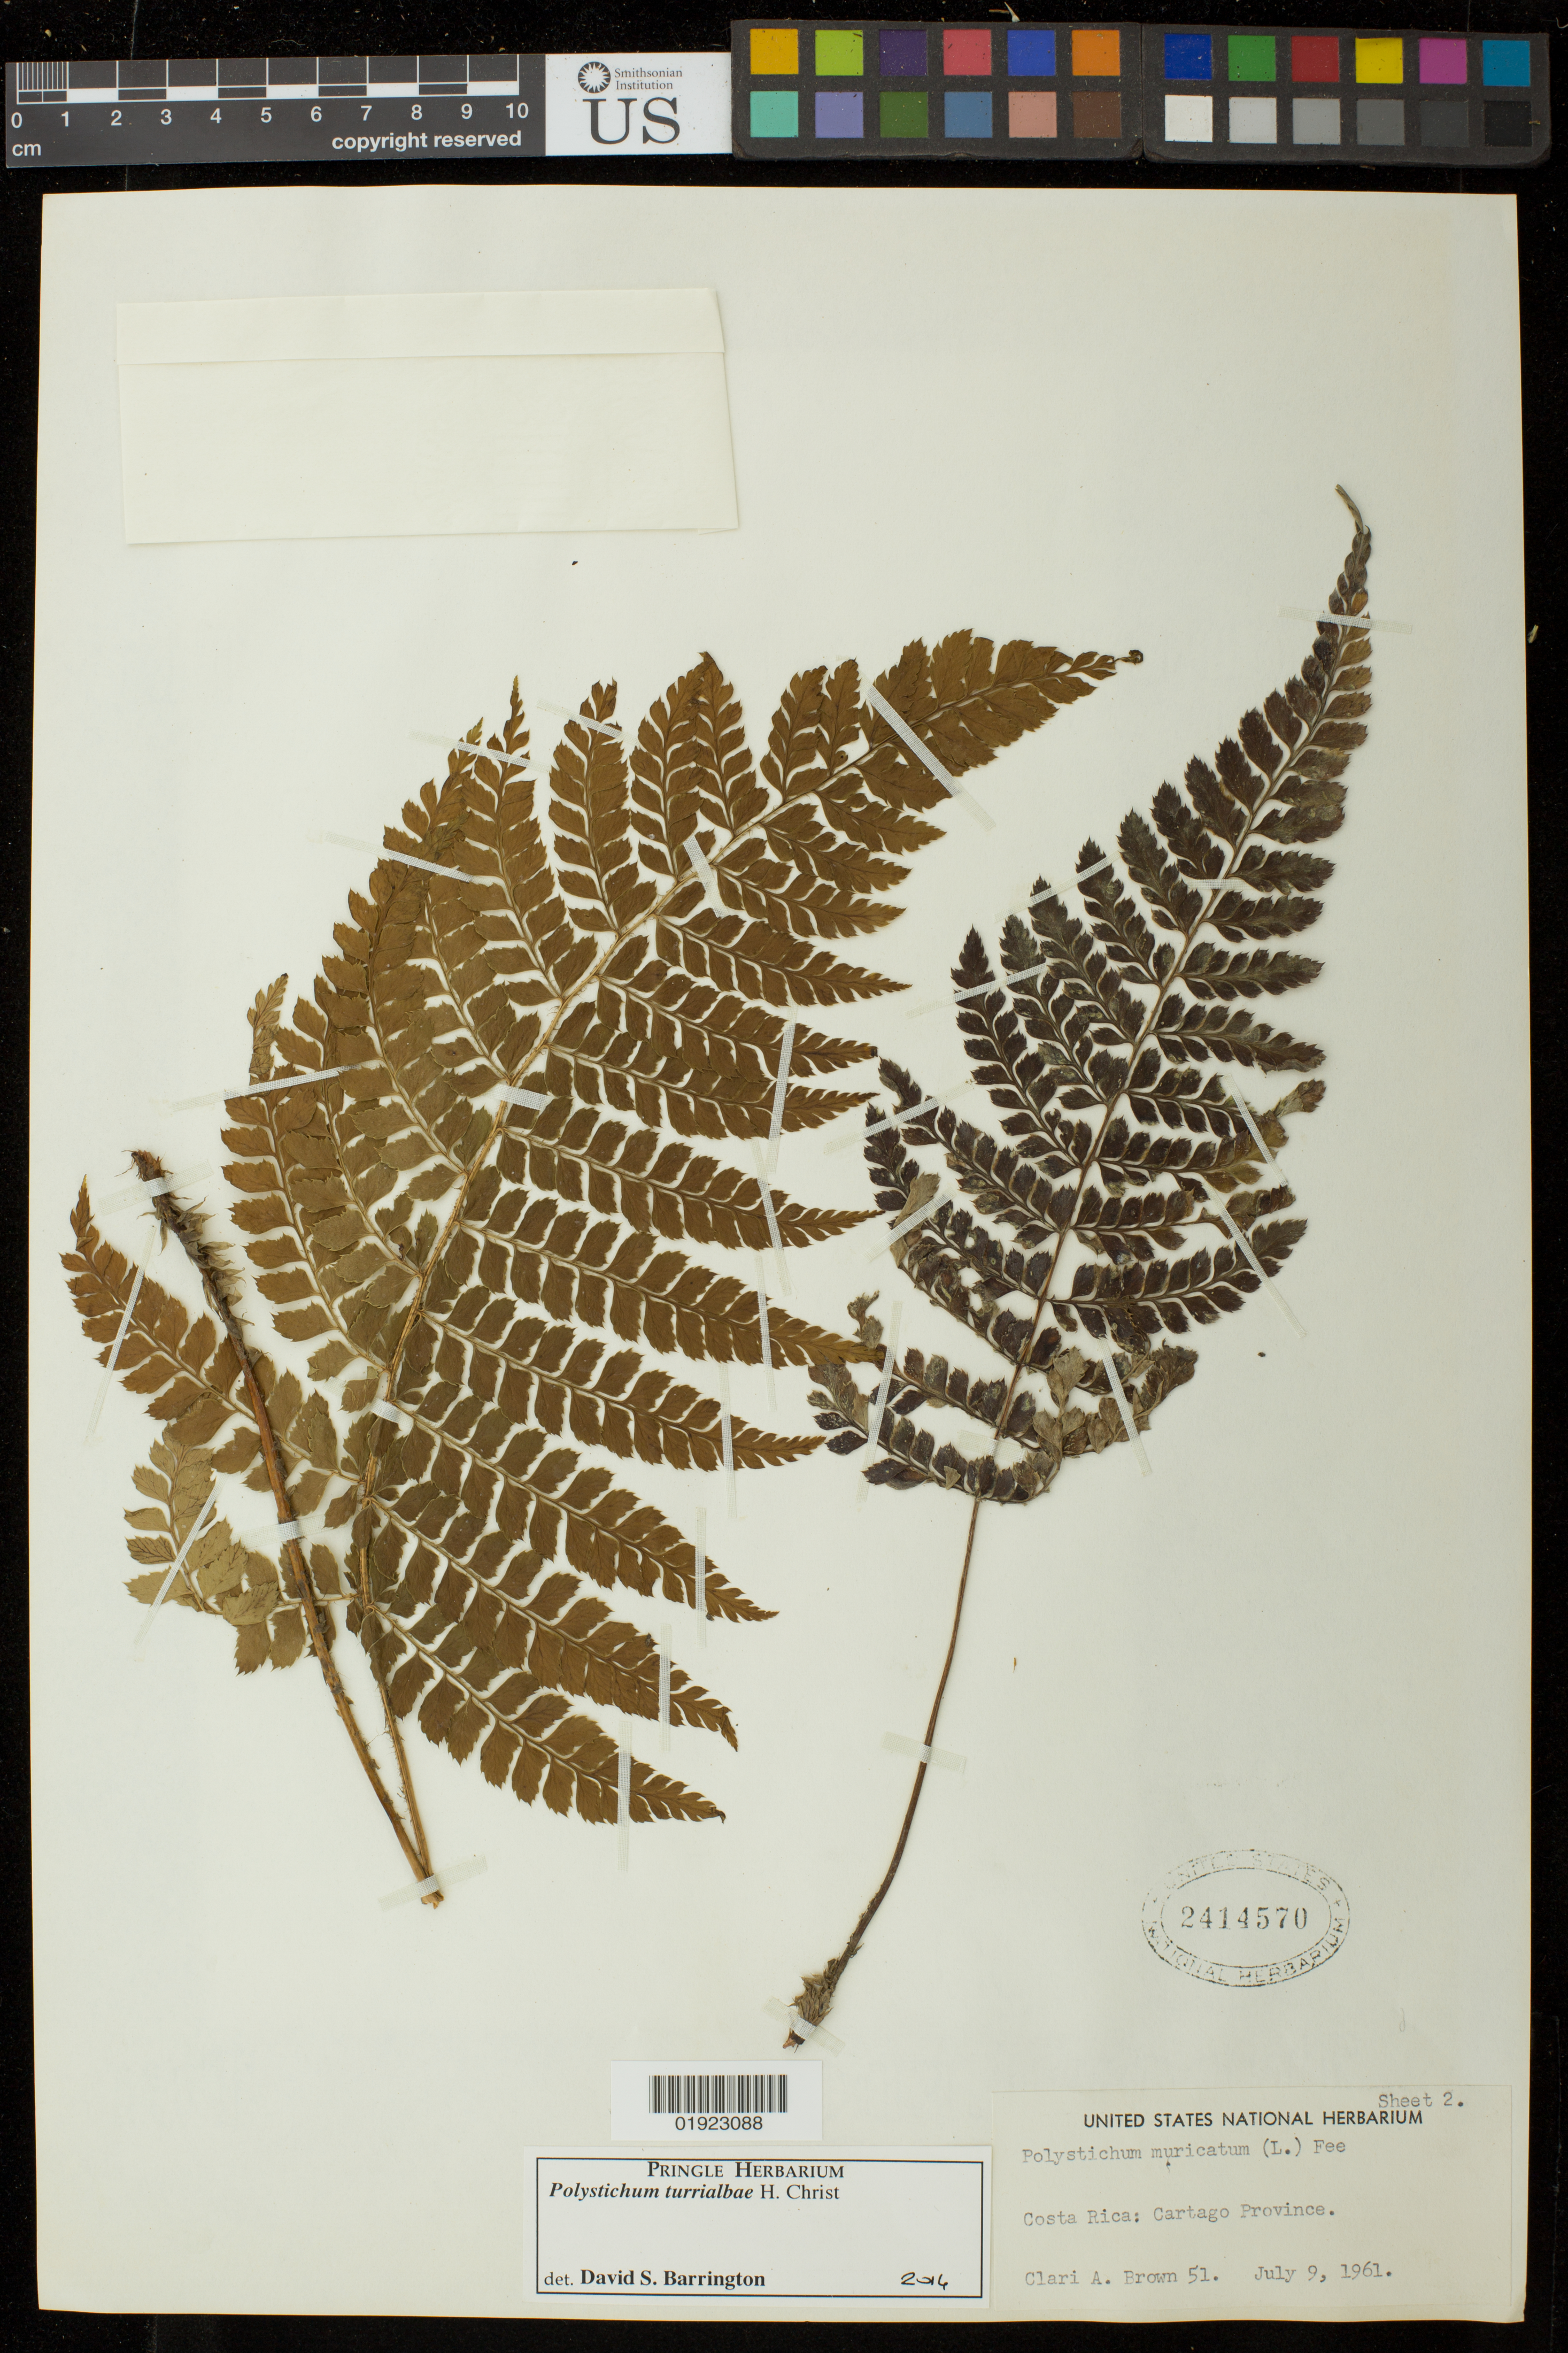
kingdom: Plantae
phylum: Tracheophyta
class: Polypodiopsida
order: Polypodiales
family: Dryopteridaceae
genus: Polystichum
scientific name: Polystichum turrialbae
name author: Christ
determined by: Barrington, D. S., Curator (VT), University of Vermont (UNITED STATES)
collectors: C. A. Brown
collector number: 51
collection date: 1961-07-09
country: Costa Rica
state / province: Cartago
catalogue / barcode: US 2414570